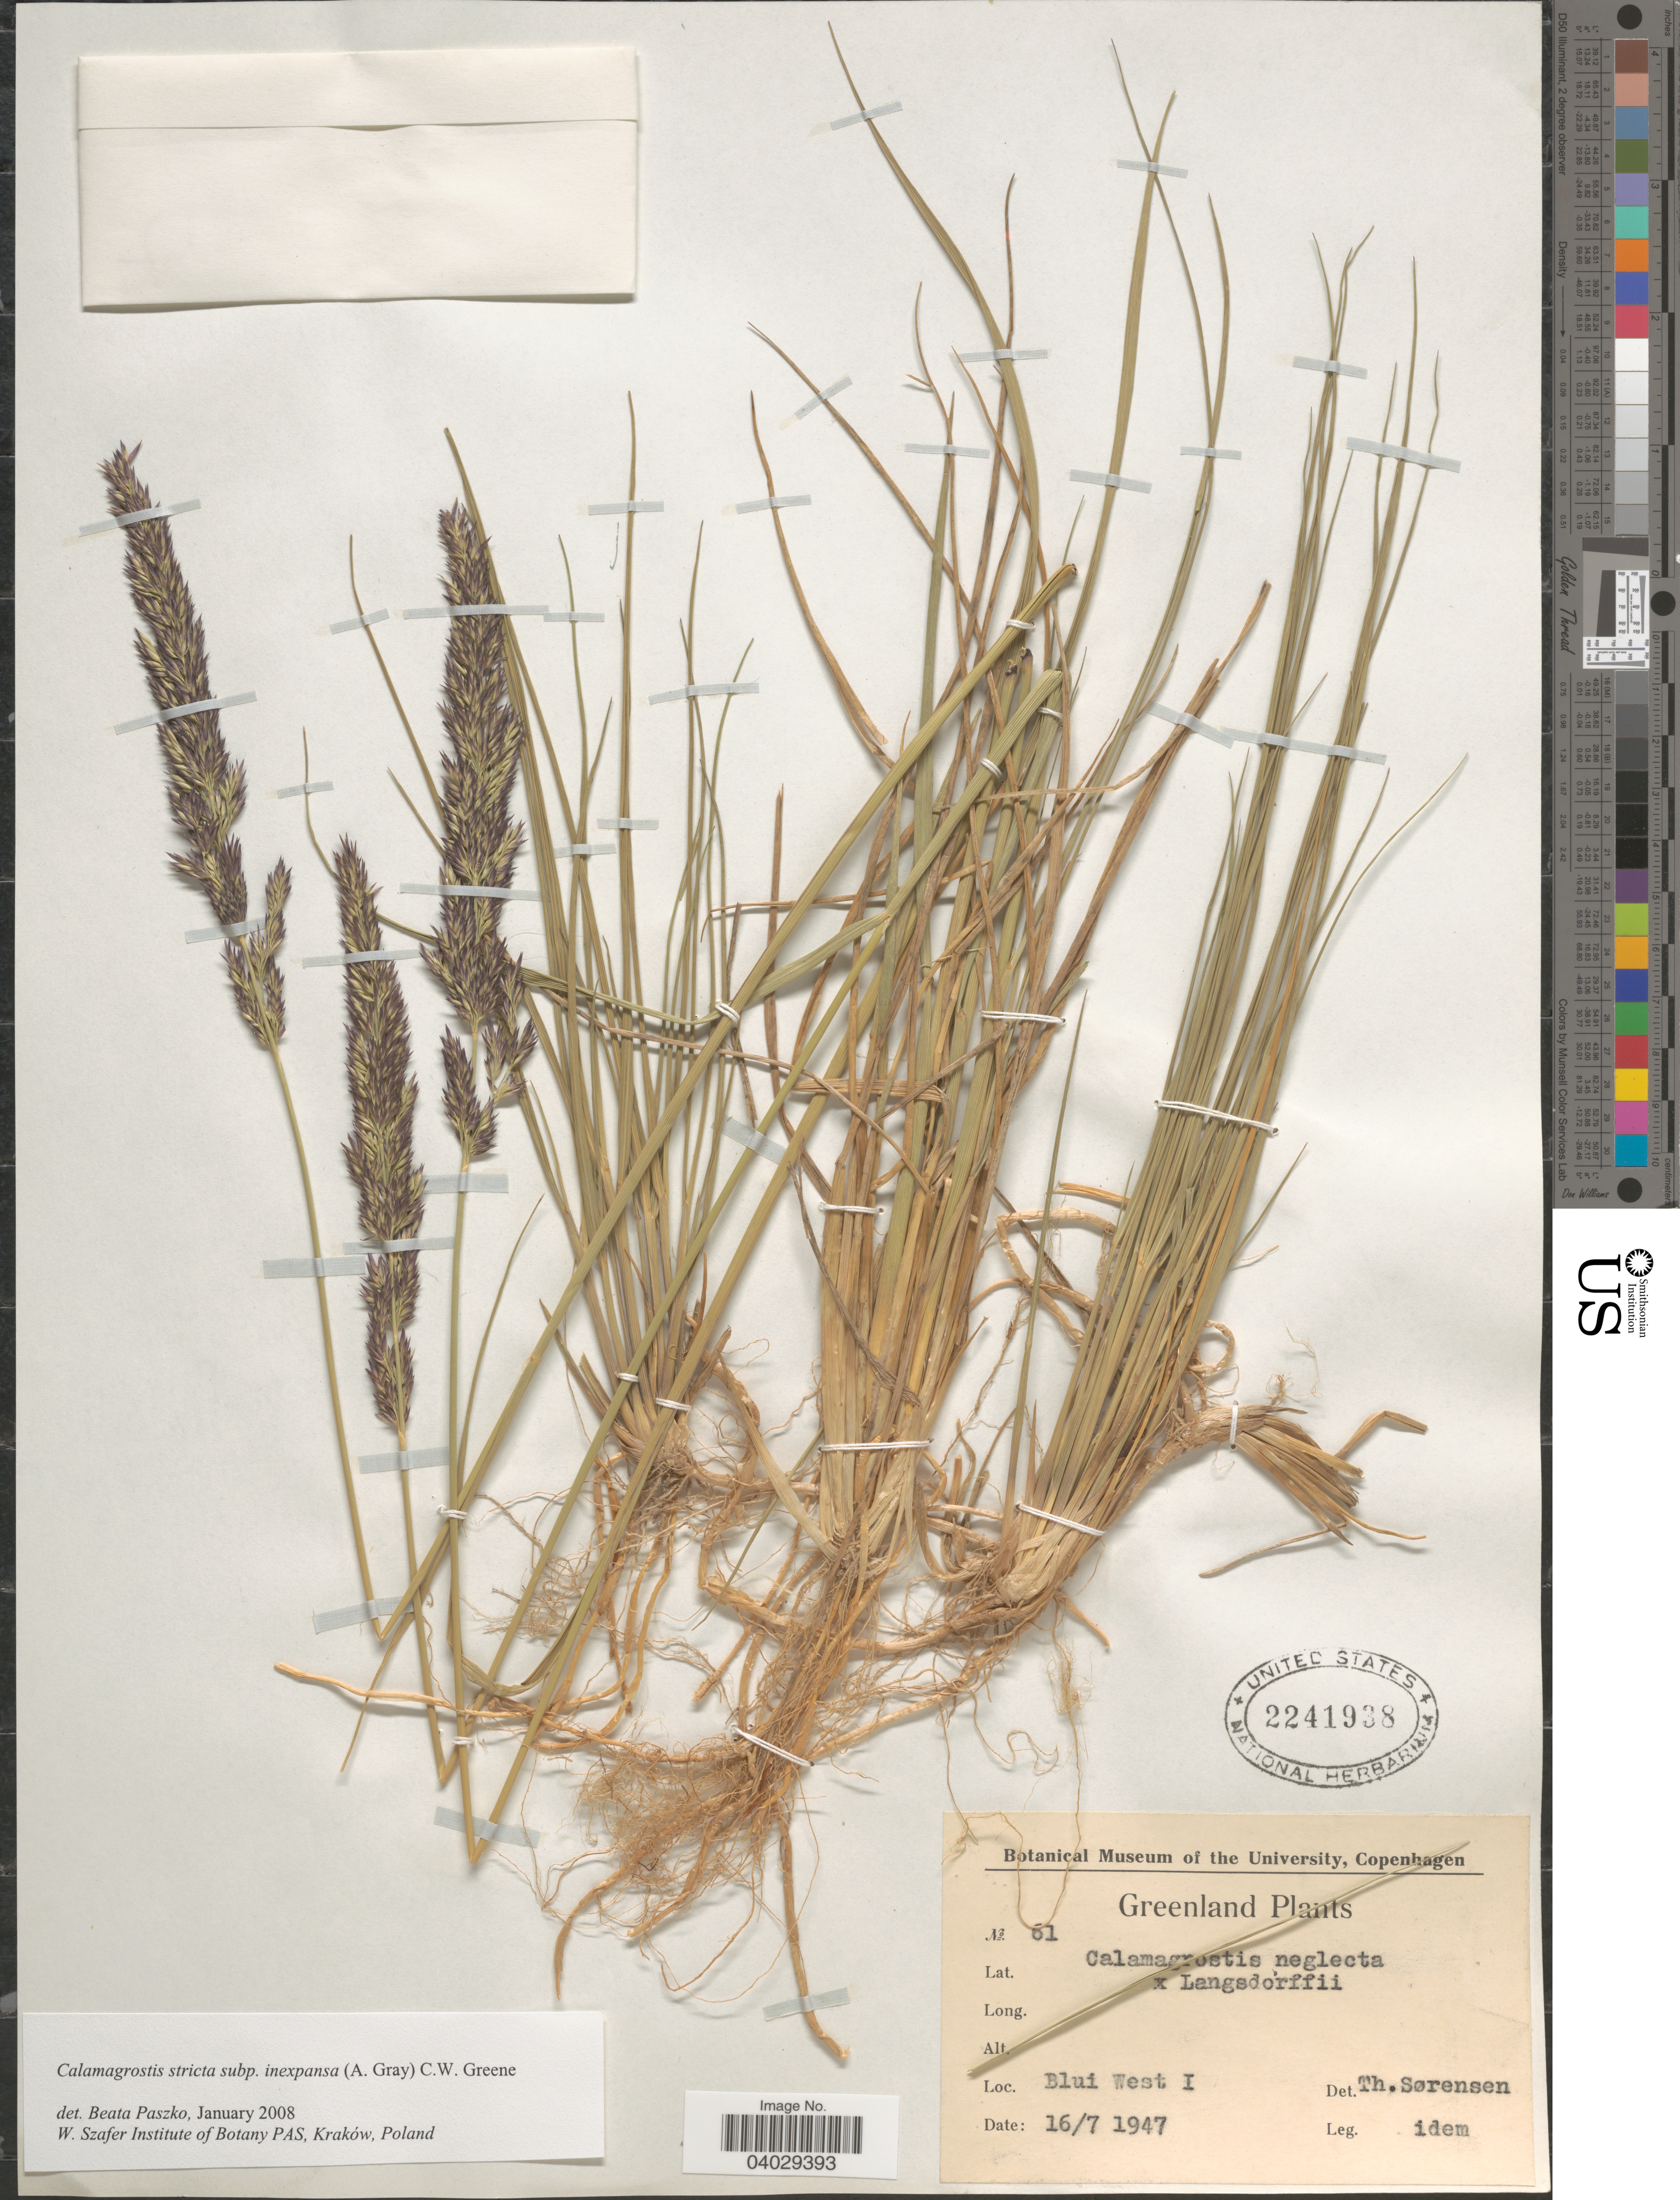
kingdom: Plantae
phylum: Tracheophyta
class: Liliopsida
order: Poales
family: Poaceae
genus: Calamagrostis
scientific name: Calamagrostis neglecta subsp. inexpansa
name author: (A. Gray) Tzvelev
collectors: T. Sorensen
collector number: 61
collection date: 1947-07-16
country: Greenland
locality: Blui West I.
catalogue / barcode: US 2241938